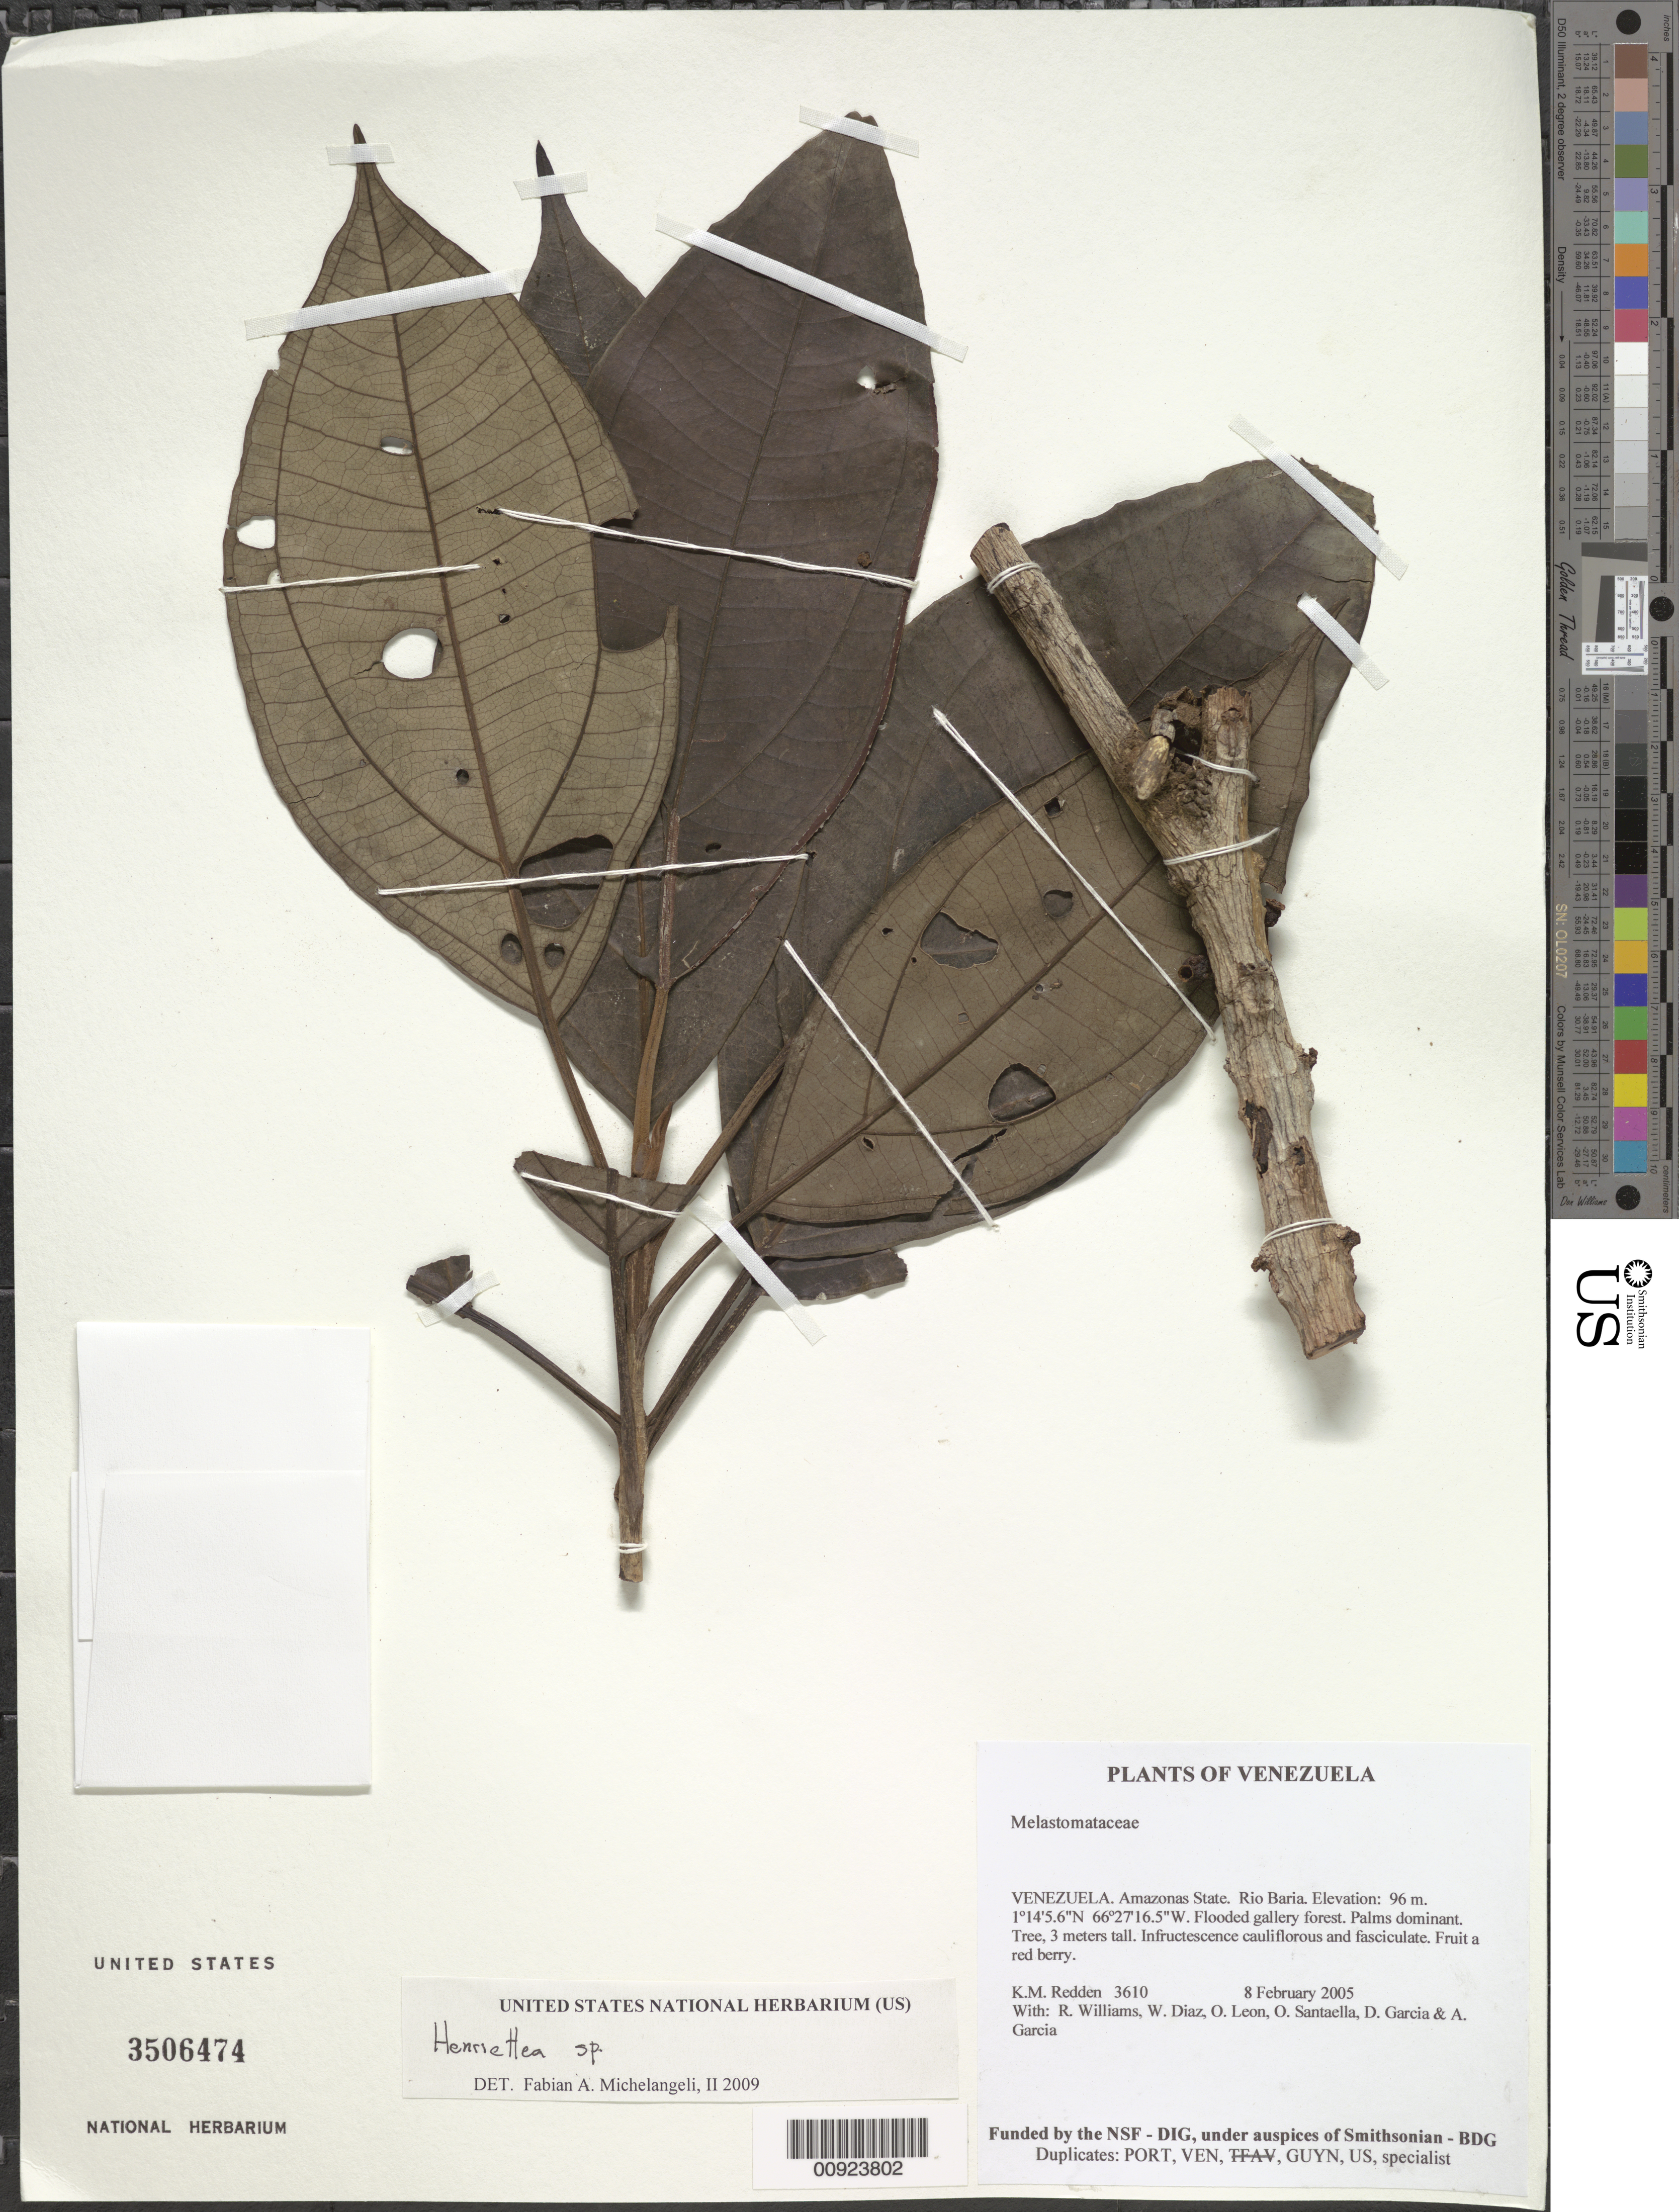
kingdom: Plantae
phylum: Tracheophyta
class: Magnoliopsida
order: Myrtales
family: Melastomataceae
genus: Henriettea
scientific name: Henriettea sp.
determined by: Michelangeli, F. A.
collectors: K. M. Redden, R. Williams, W. Díaz P., O. León, O. Santaella, D. Garcia & A. Garcia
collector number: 3610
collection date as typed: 8 February 2005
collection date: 2005-02-08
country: Venezuela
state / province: Amazonas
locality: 20 - Rio Baria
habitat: Flooded gallery forest. Palms dominant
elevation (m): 96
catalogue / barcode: US 3506474